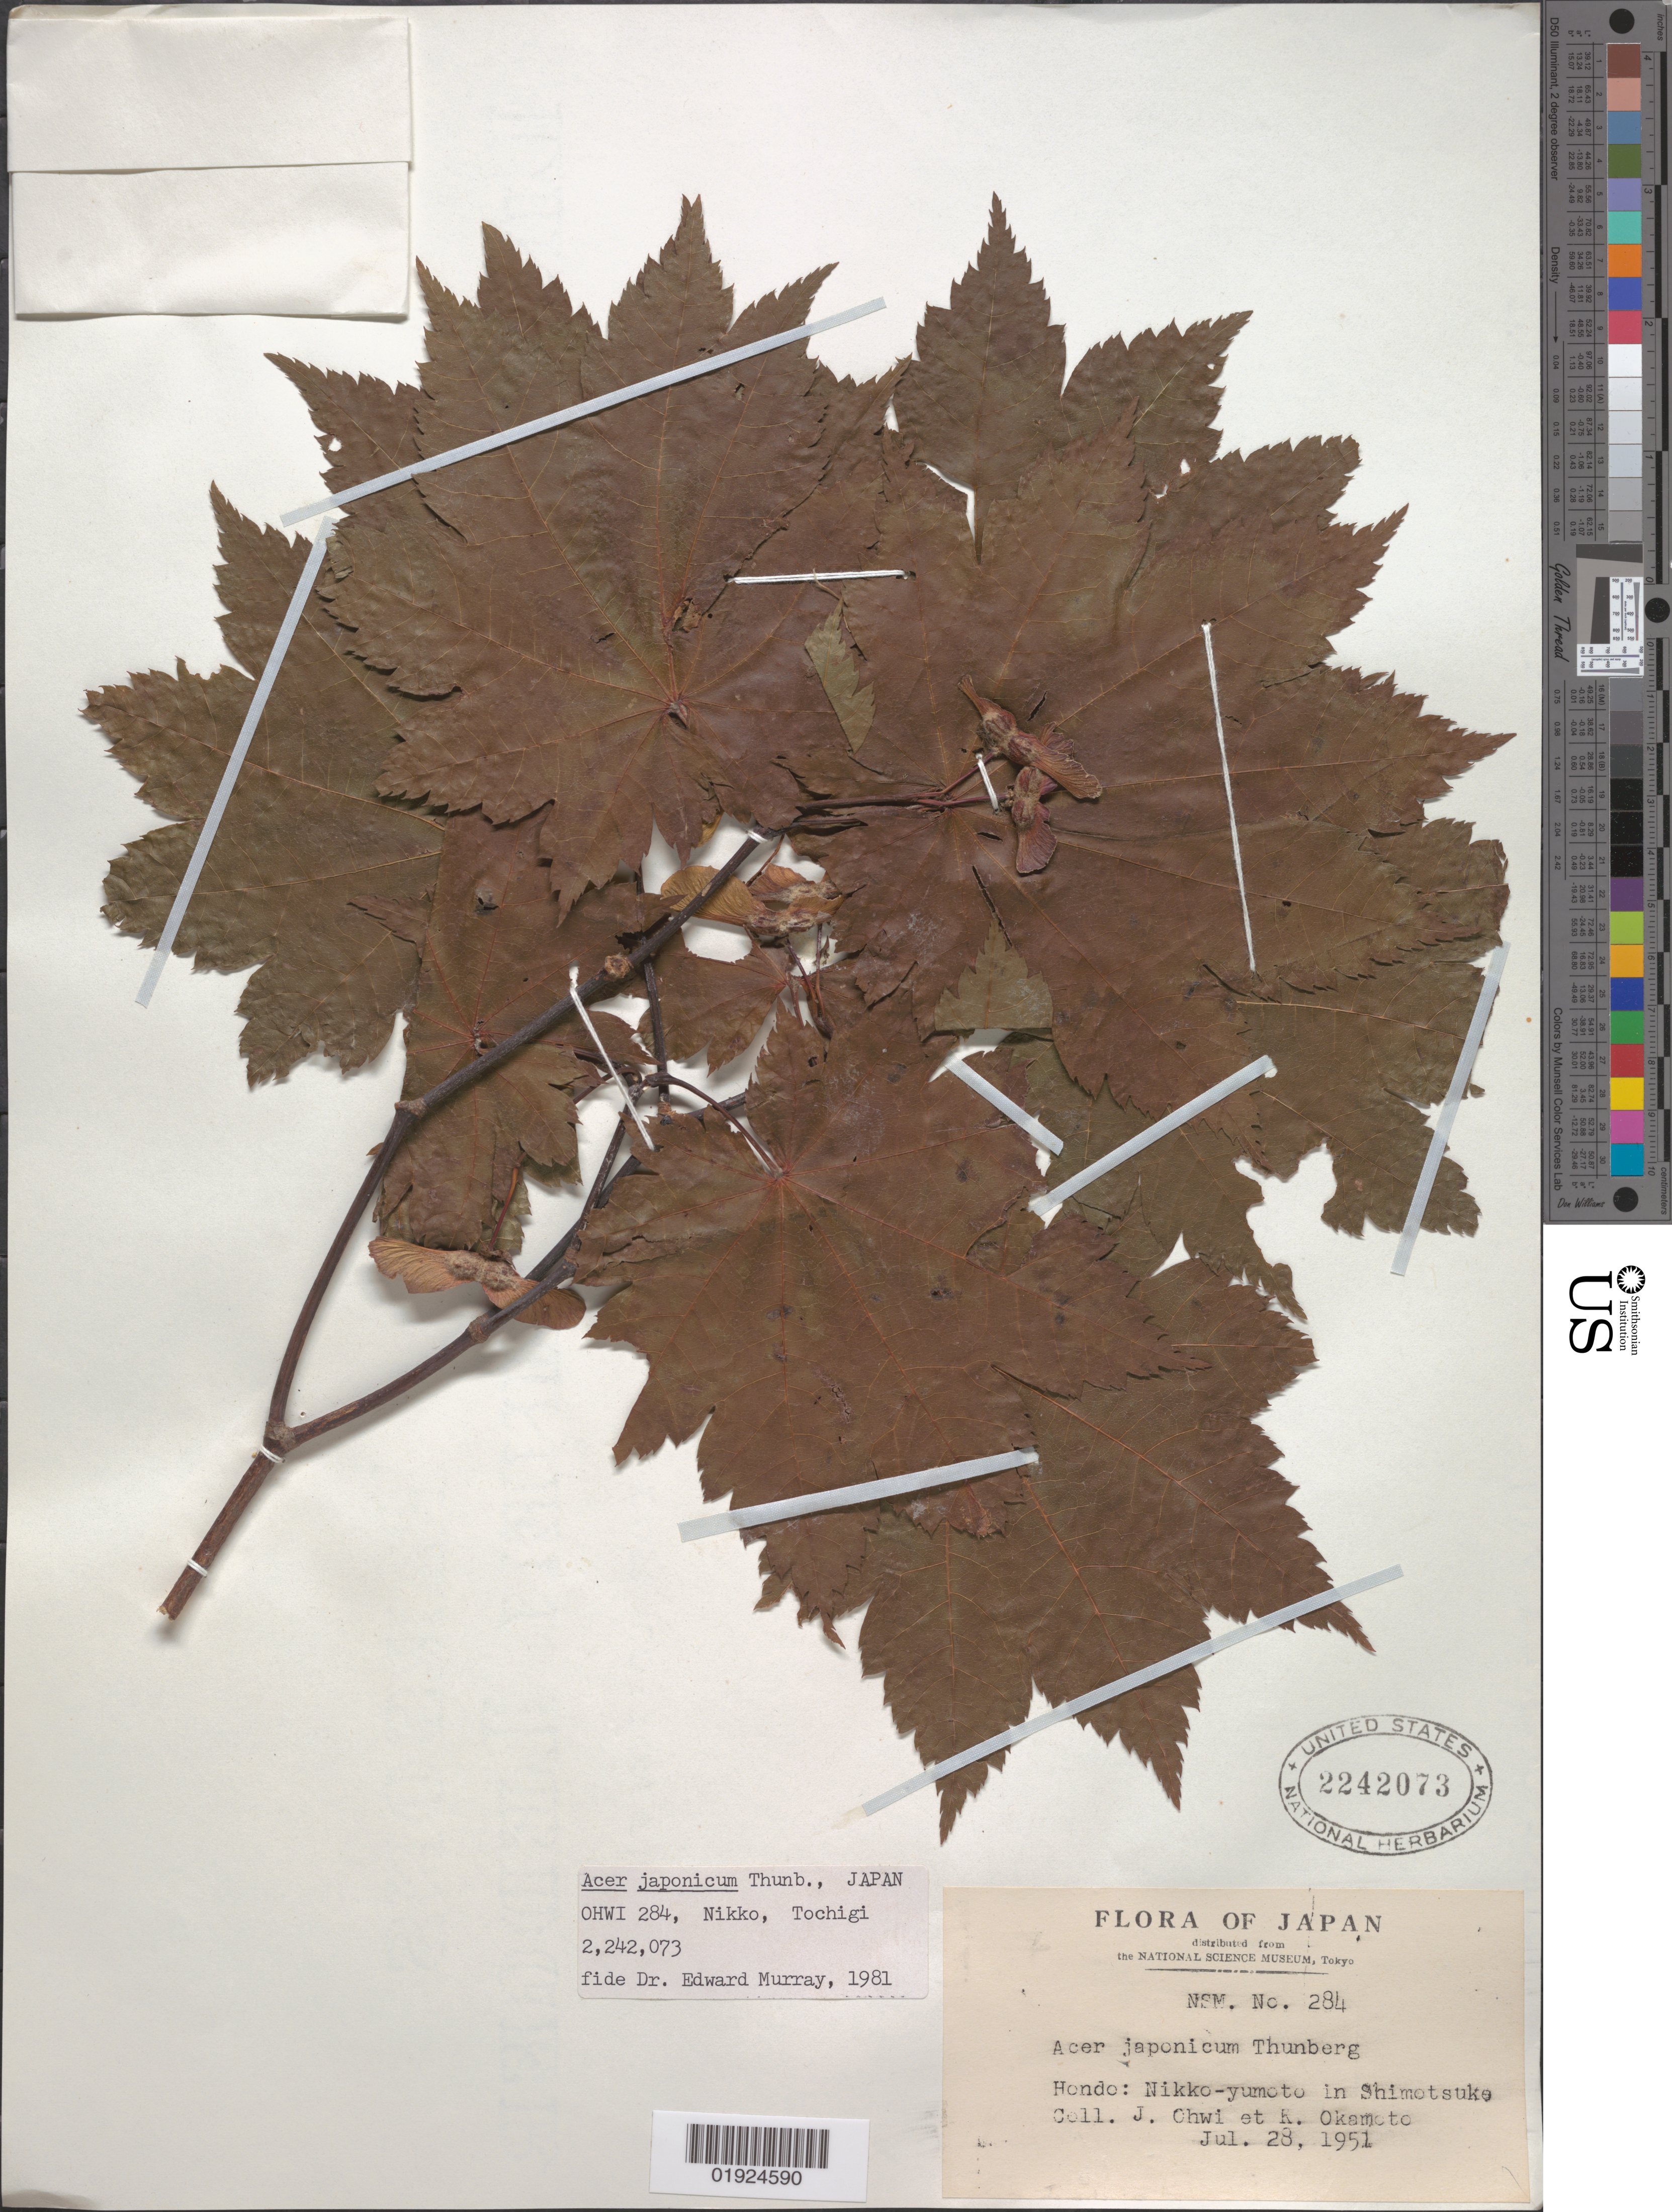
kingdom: Plantae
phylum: Tracheophyta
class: Magnoliopsida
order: Sapindales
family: Sapindaceae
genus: Acer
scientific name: Acer japonicum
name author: Thunb.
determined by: Murray, Edward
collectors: J. Ohwi & K. Okamoto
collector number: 284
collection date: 1951-07-29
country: Japan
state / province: Totigi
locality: Nikko-yumoto in Shimotsuko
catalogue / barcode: US 2242073